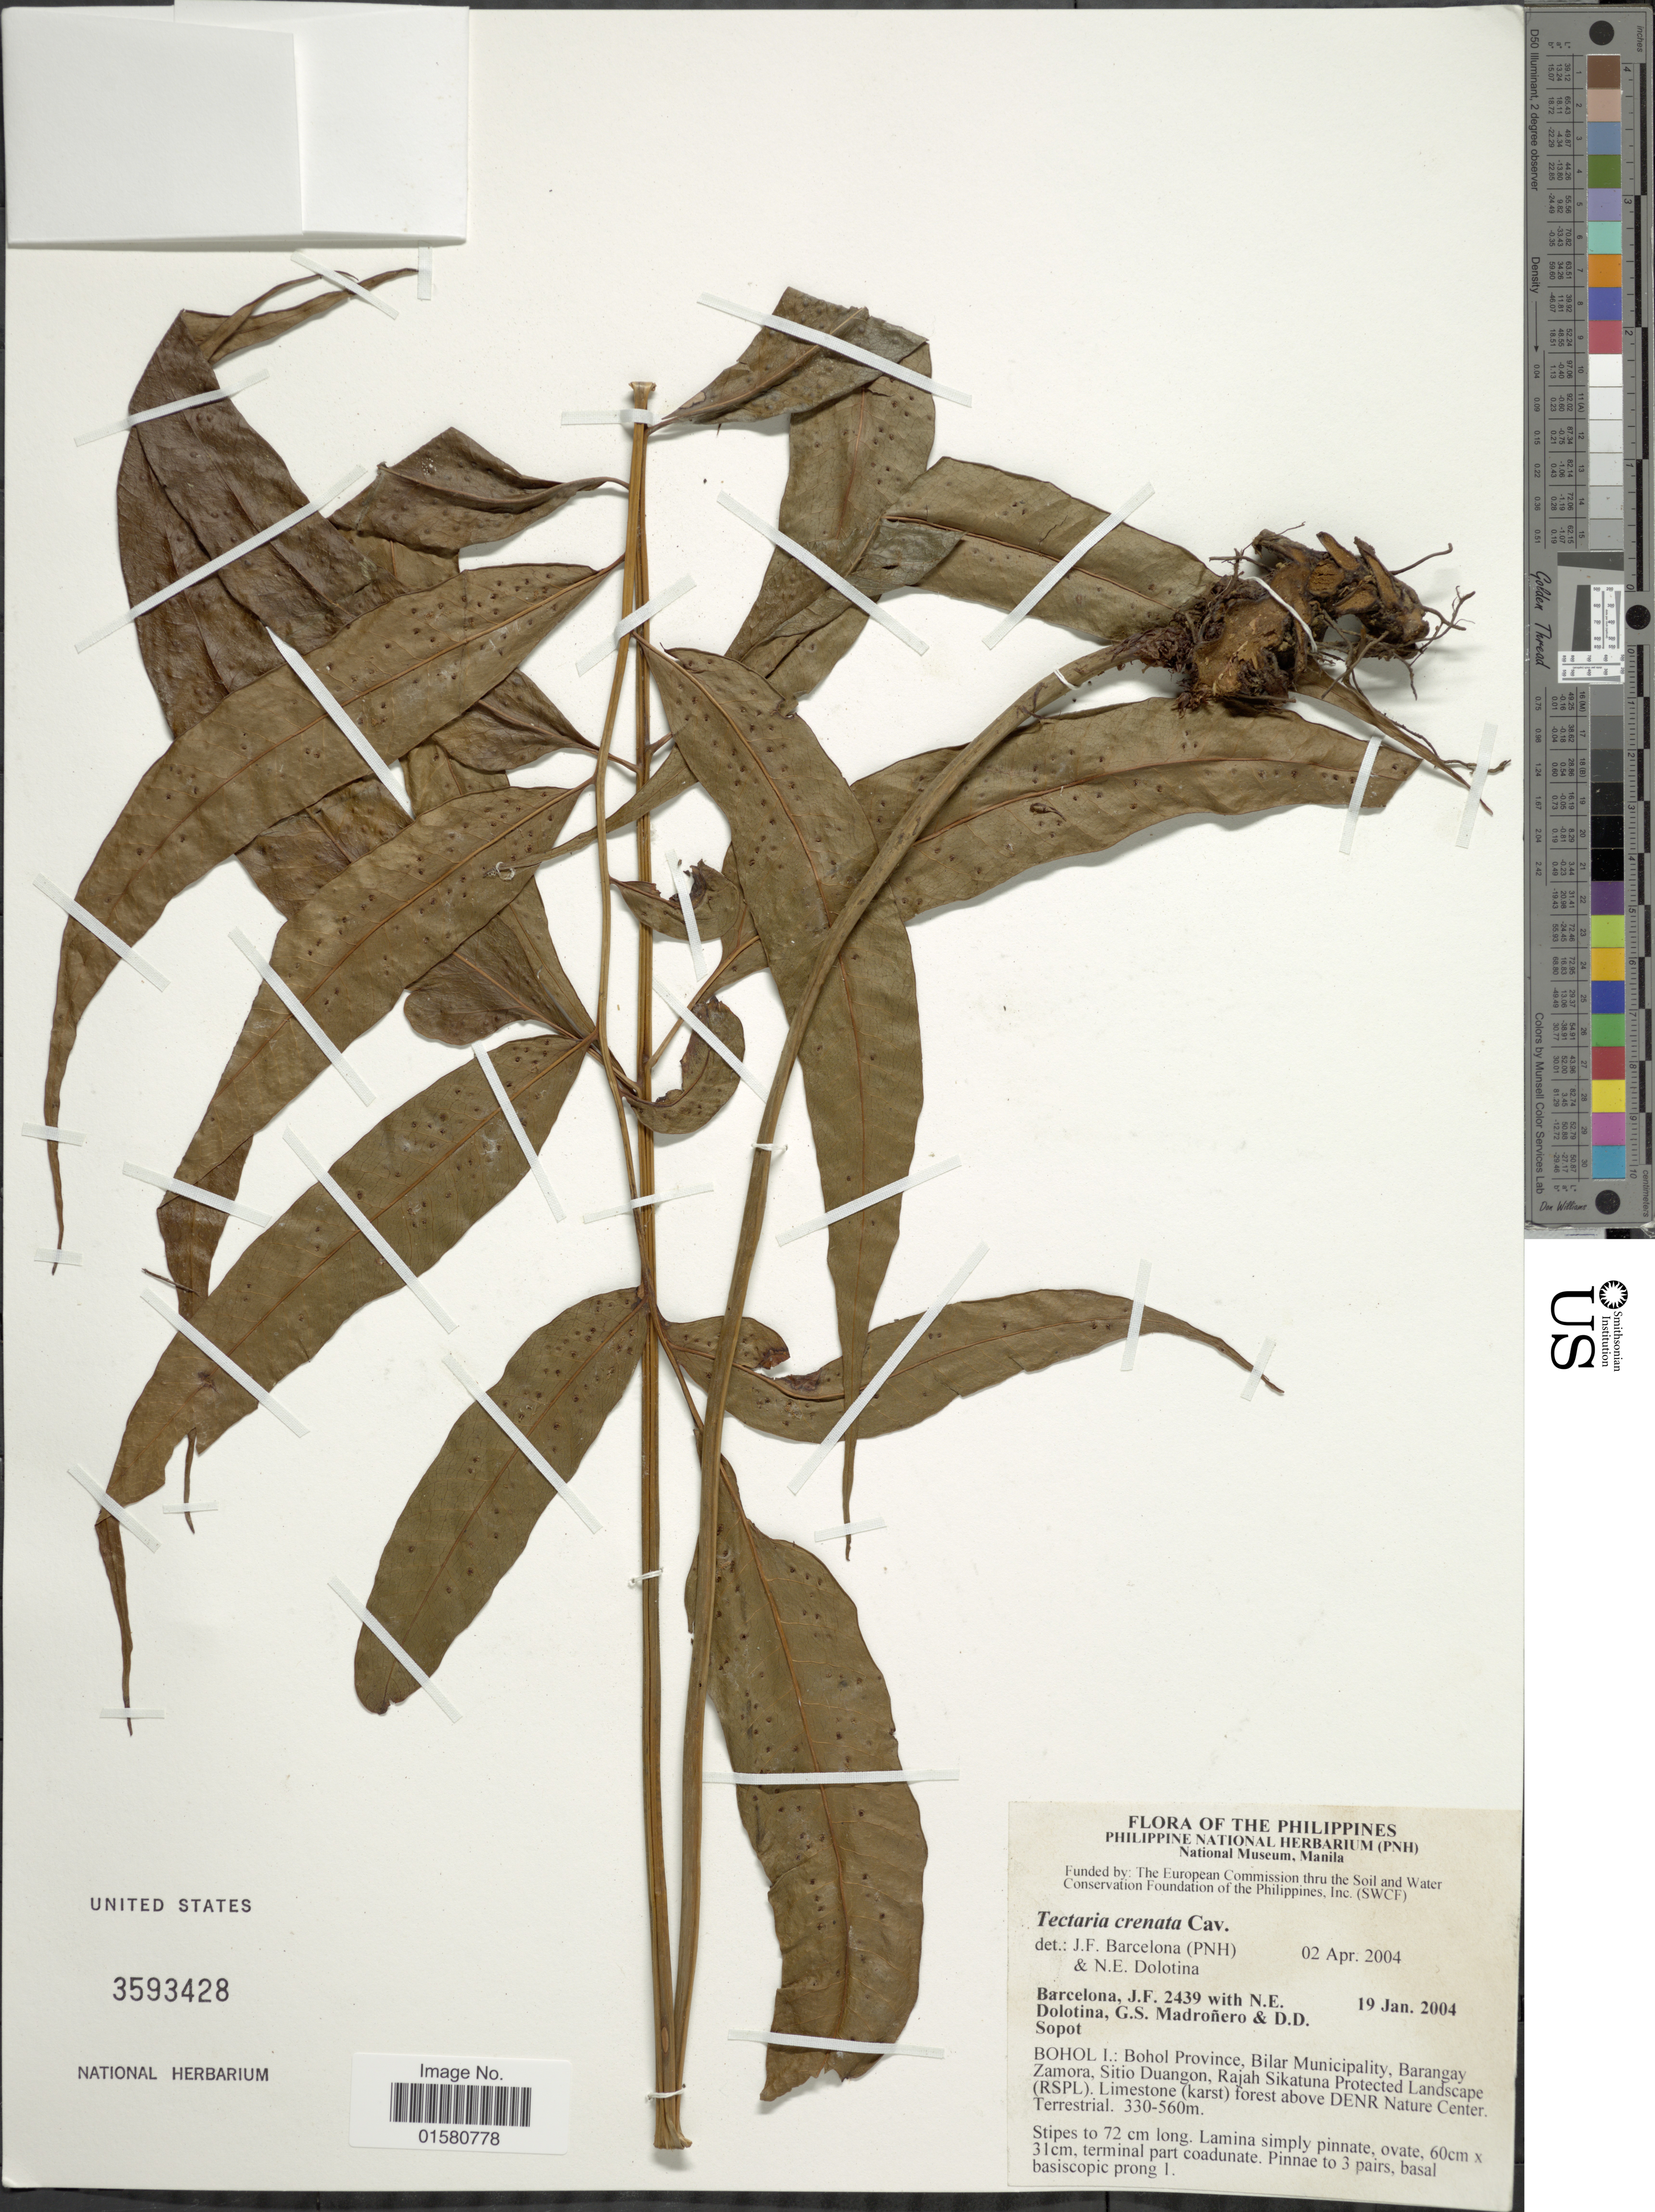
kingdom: Plantae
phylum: Tracheophyta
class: Polypodiopsida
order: Polypodiales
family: Tectariaceae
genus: Tectaria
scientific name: Tectaria crenata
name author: Cav.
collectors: J. F. Barcelona, N. Dolotina, D. Sopot & D. Sopot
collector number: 2439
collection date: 2004-01-19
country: Philippines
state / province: Central Visayas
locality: Bohol I.; Bohol Province, Bilar Municipality,Barangay Zamora , Rajah Sikatuna Landscape (RSPL)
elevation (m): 330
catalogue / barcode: US 3593428